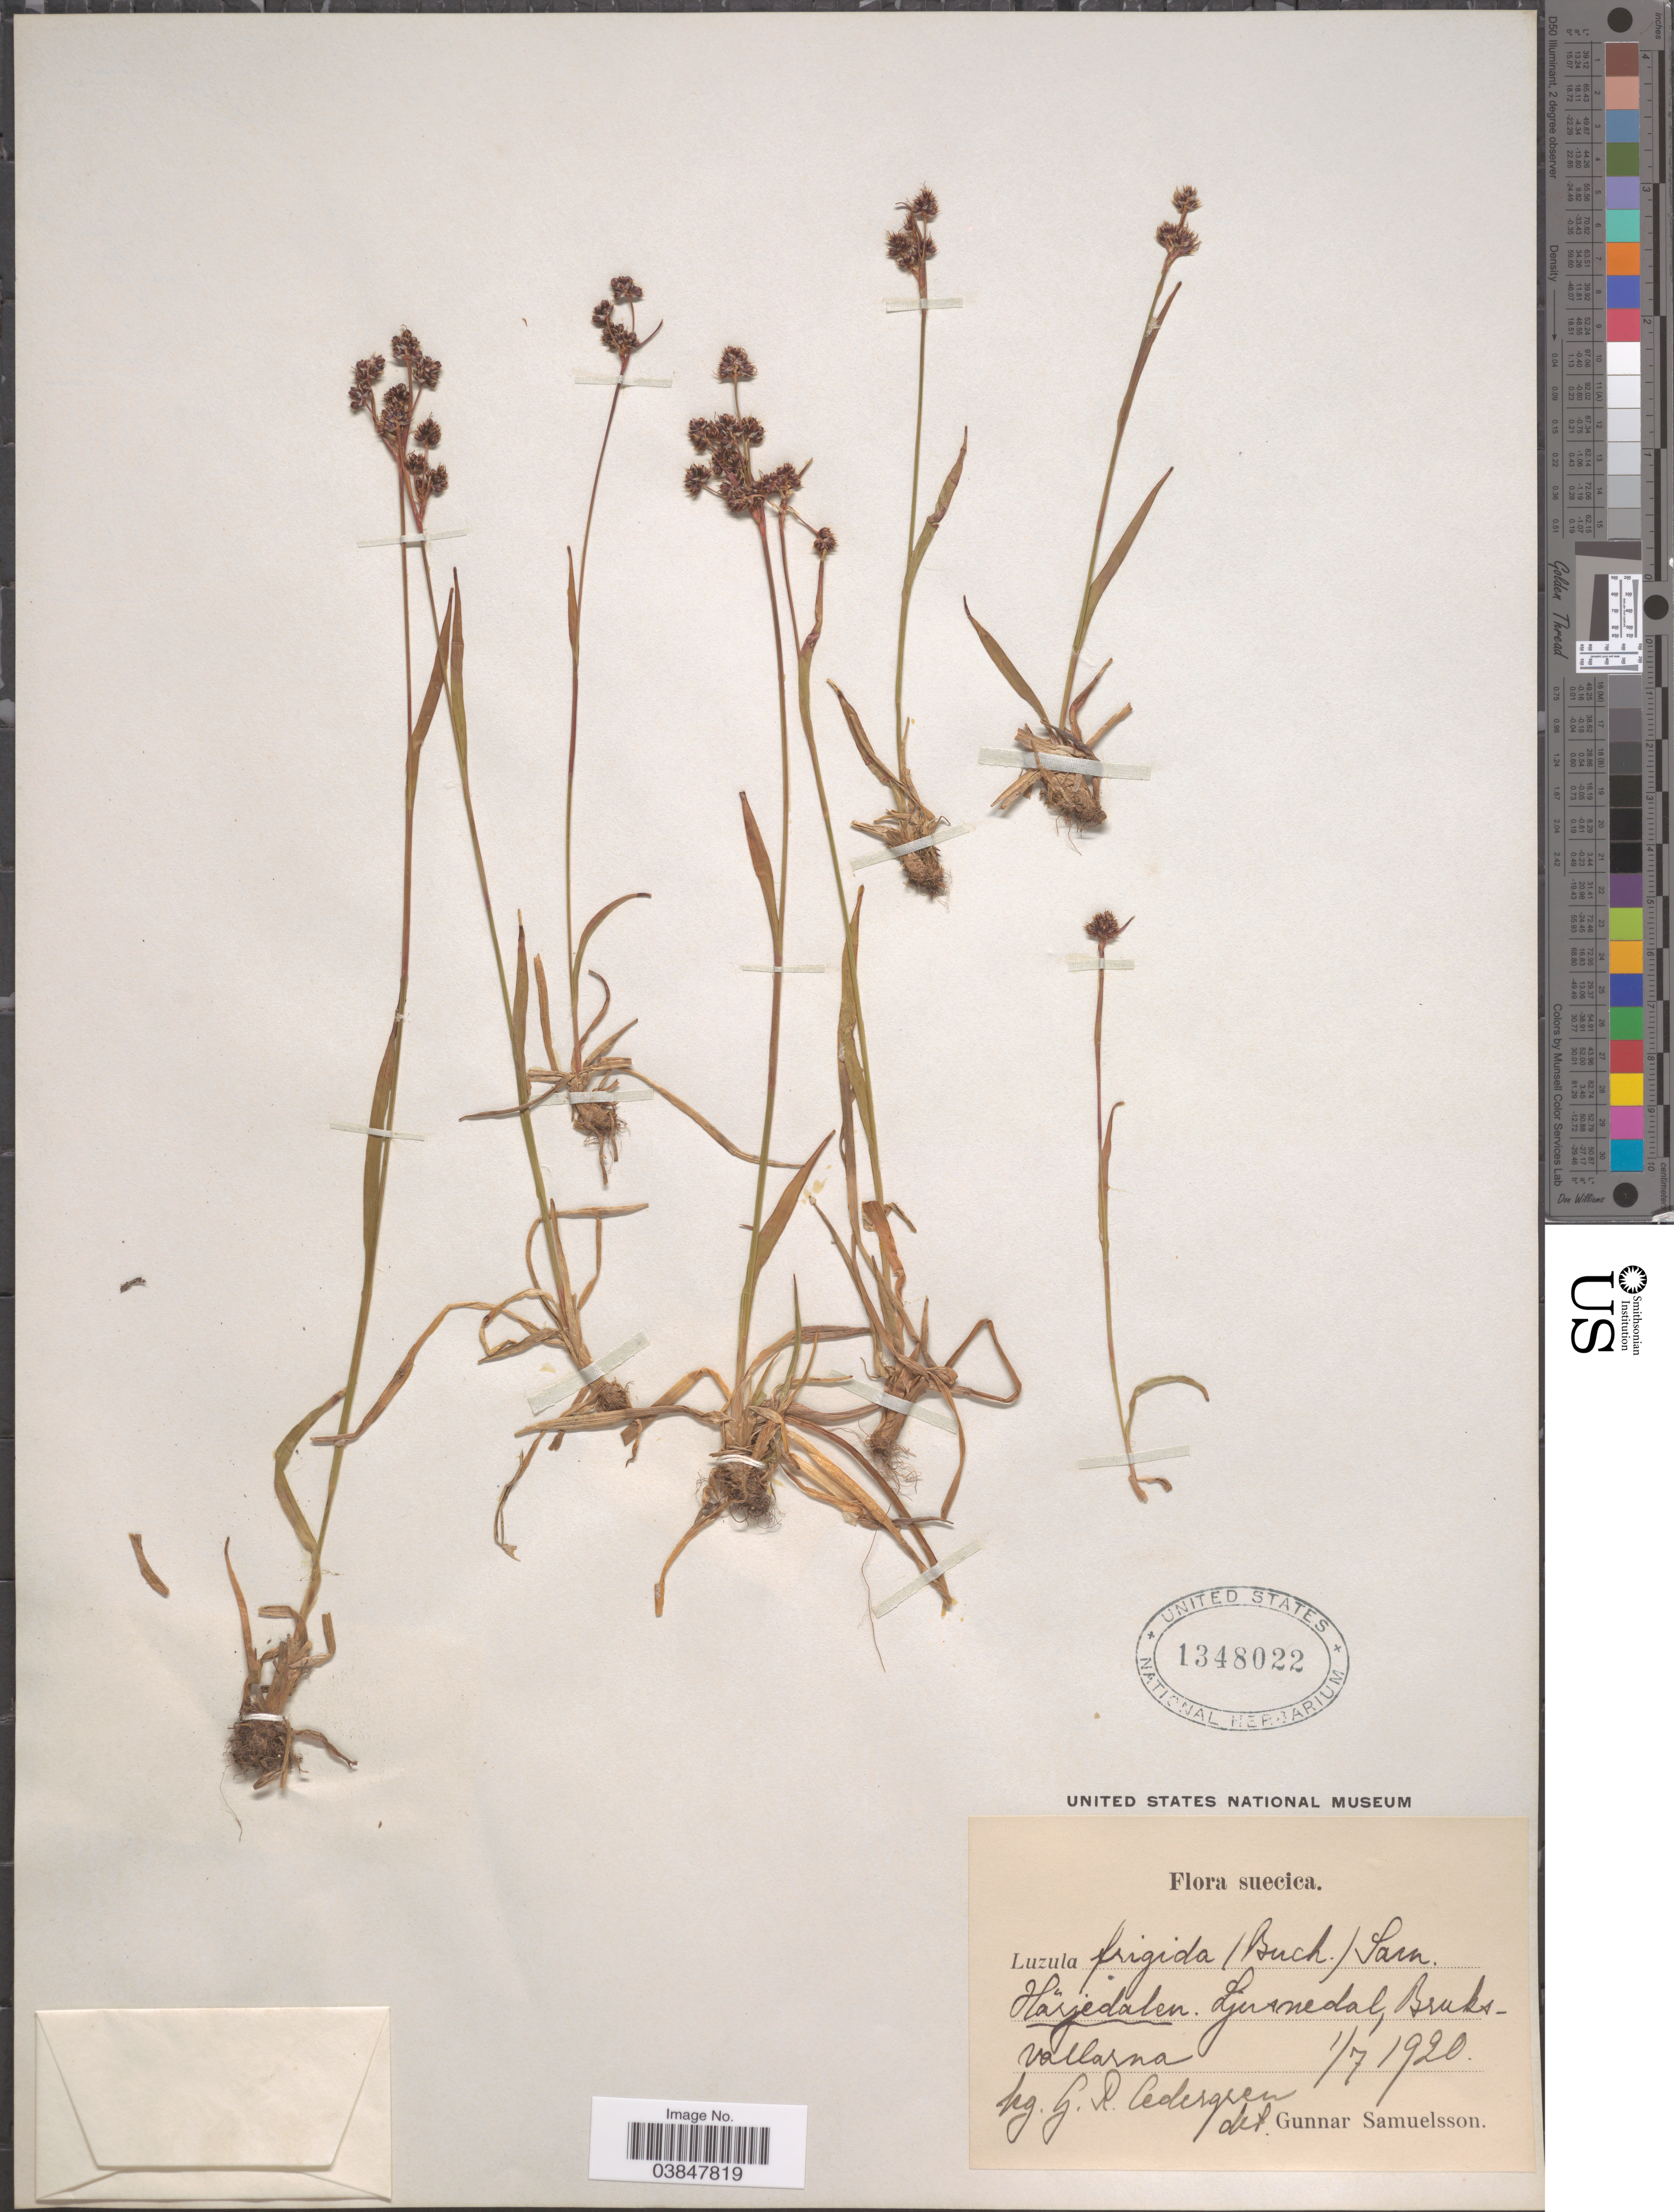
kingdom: Plantae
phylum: Tracheophyta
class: Liliopsida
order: Poales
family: Juncaceae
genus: Luzula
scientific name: Luzula frigida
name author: (Buchenau) Sam.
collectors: G. Cedergren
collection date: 1920-07-01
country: Sweden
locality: Ljurnedal, Bruksvallarna.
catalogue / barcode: US 1348022